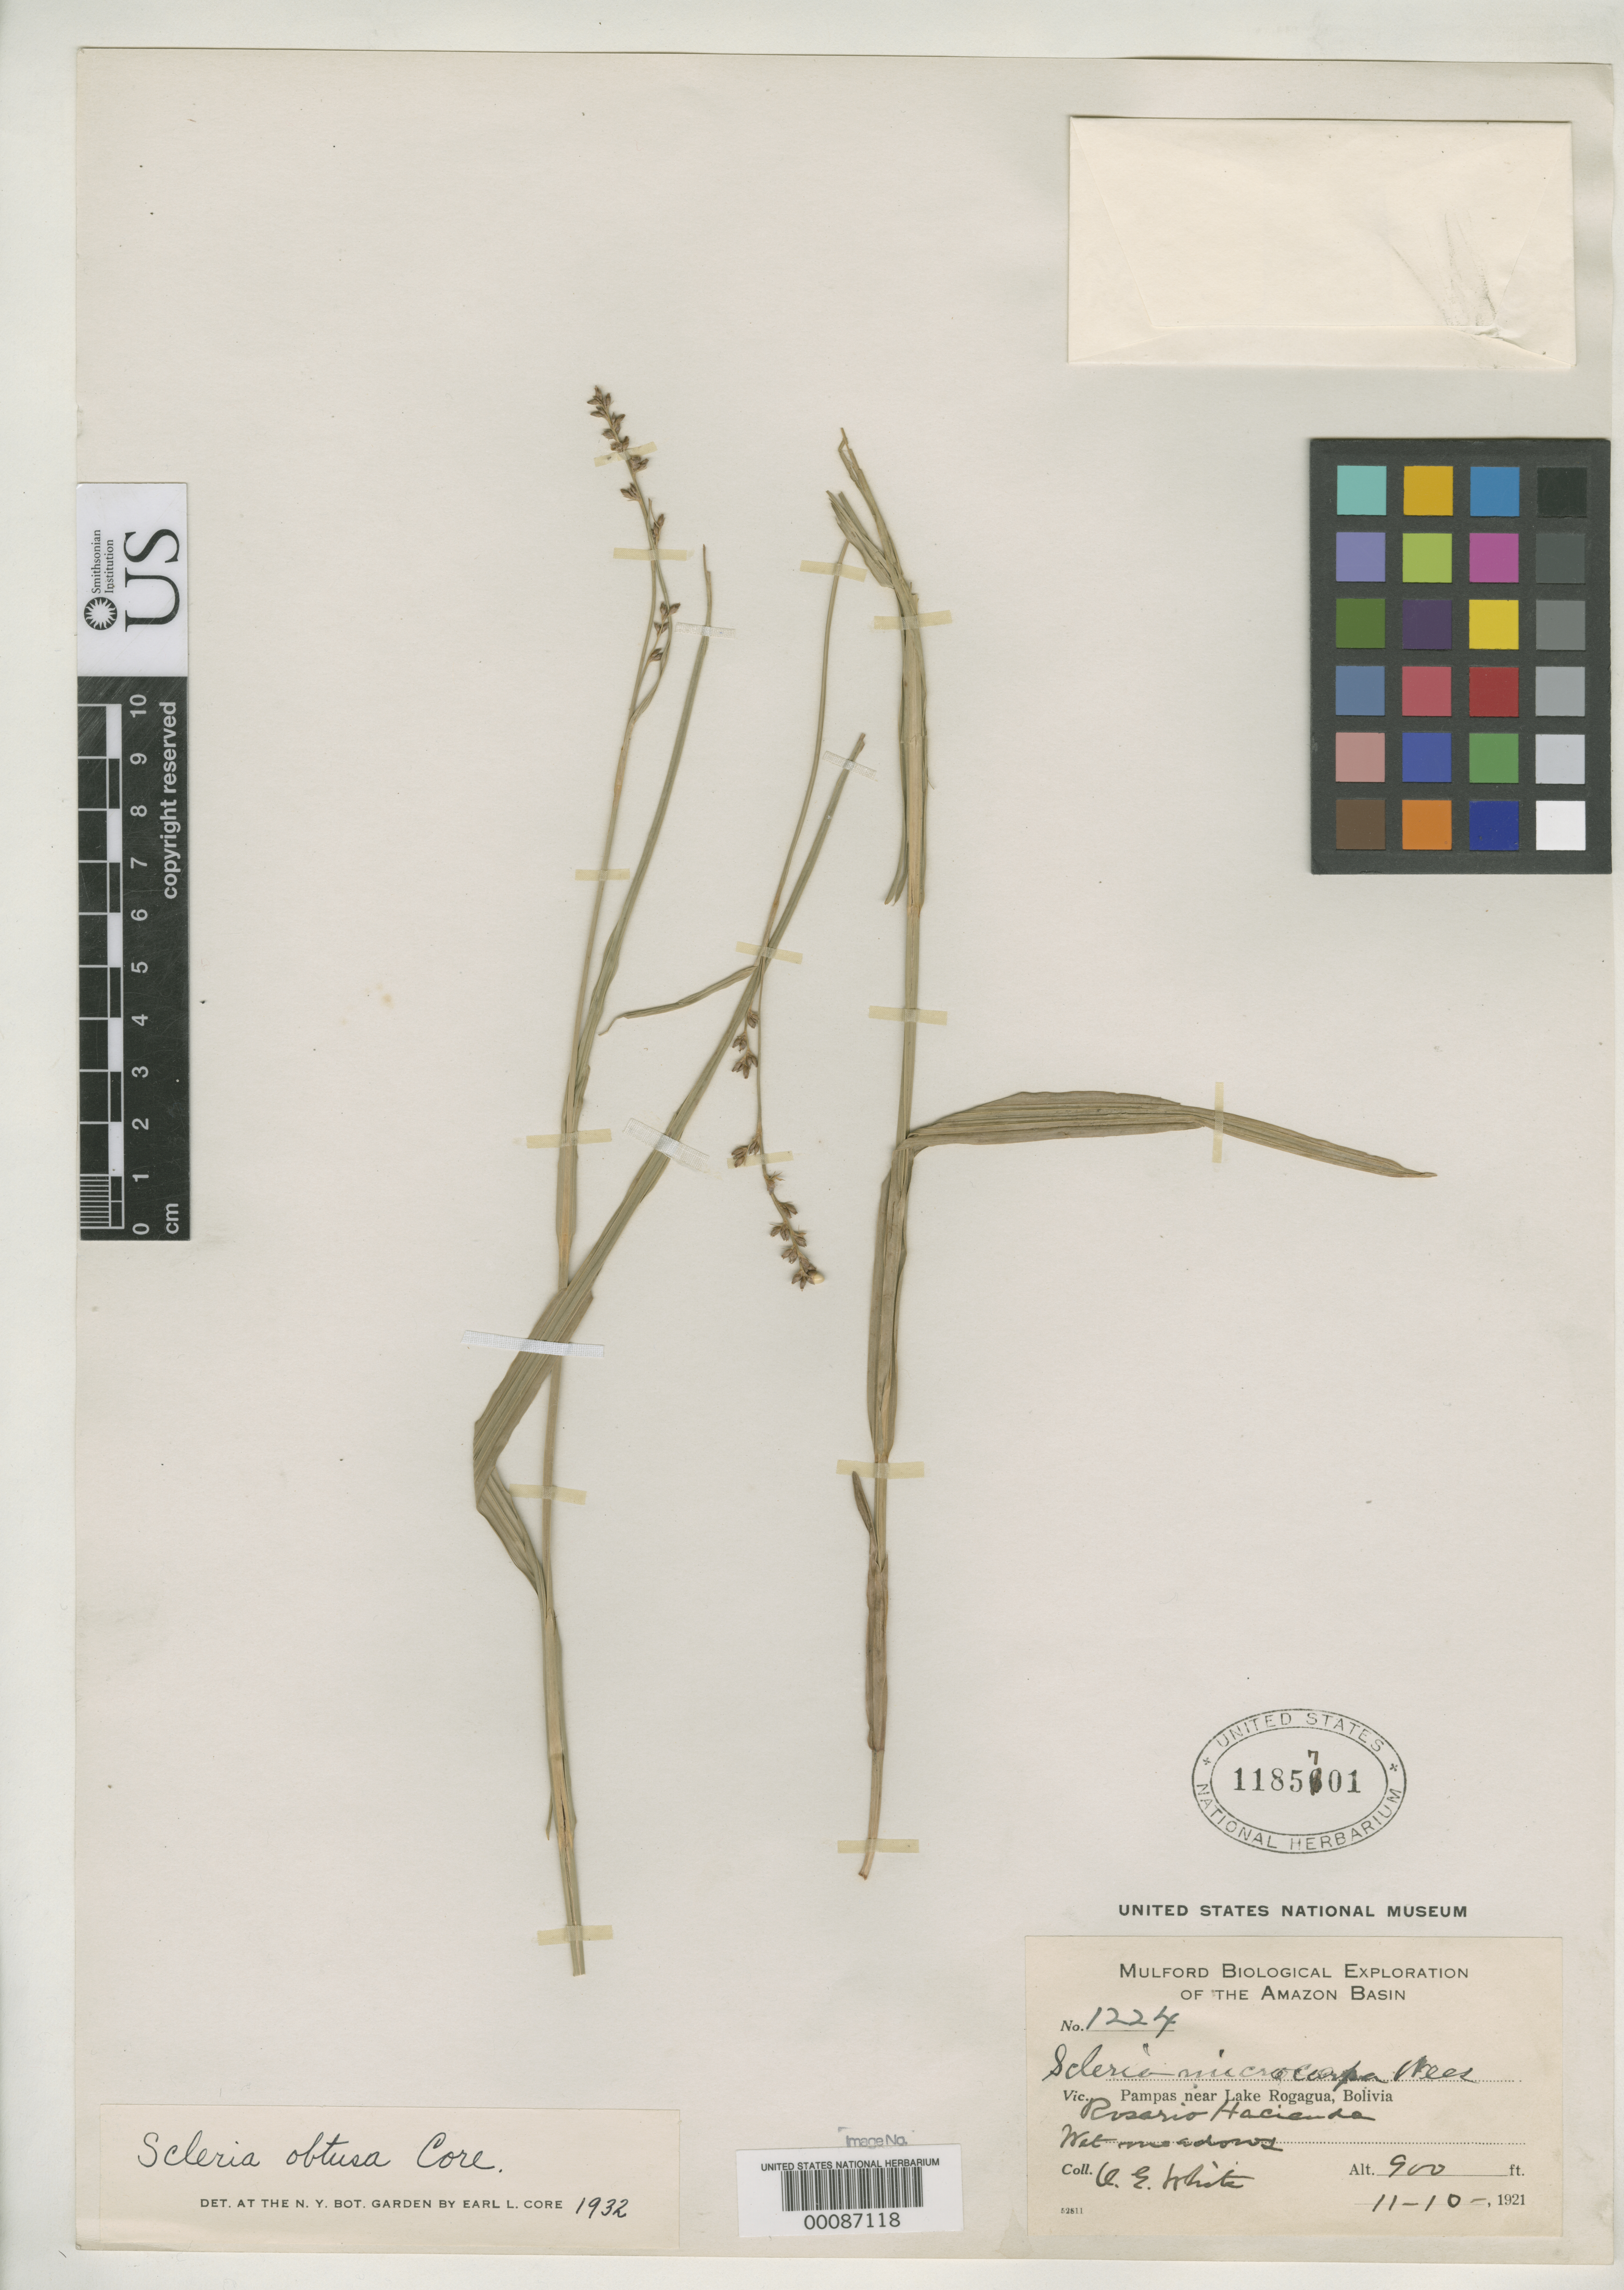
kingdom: Plantae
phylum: Tracheophyta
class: Liliopsida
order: Poales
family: Cyperaceae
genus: Scleria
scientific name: Scleria obtusa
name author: Core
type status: Isotype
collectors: O. E. White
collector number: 1224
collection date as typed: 11-10-1921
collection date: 1921-11-10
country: Bolivia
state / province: Beni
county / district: José Ballivián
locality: Pampas near Lake Rogagua. Rosario Hacienda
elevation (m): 274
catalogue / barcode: US 1185701